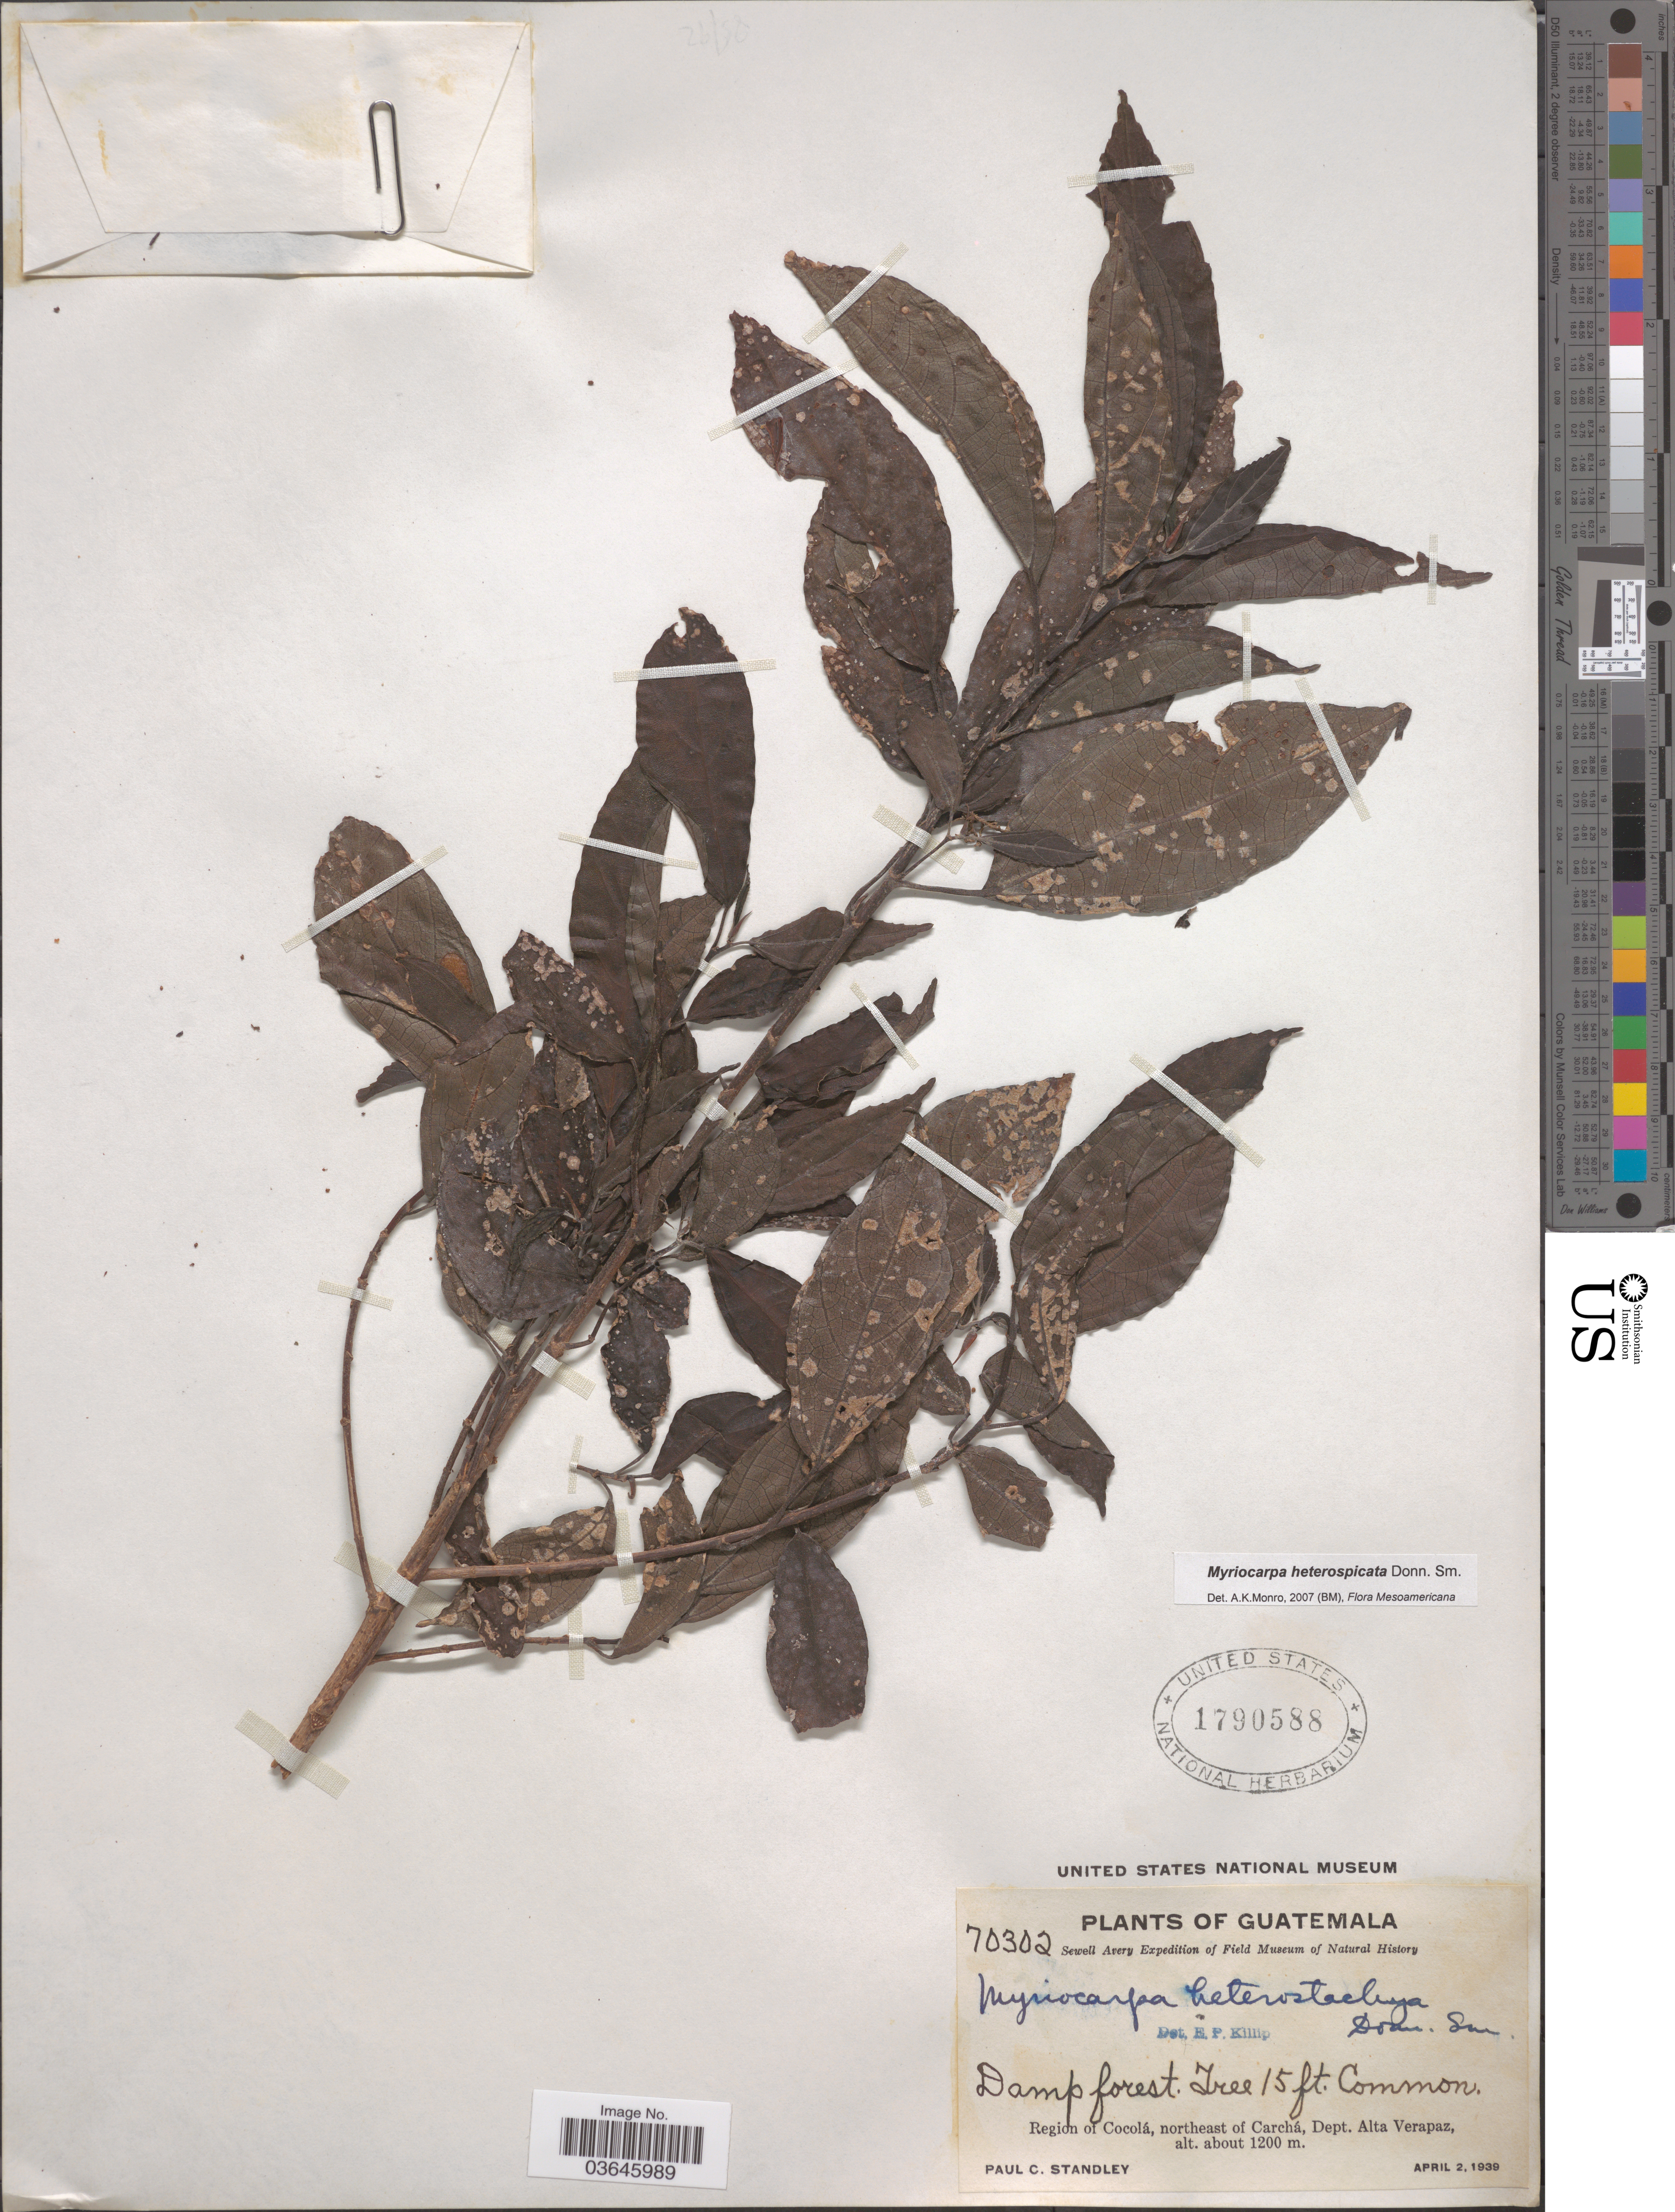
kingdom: Plantae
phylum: Tracheophyta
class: Magnoliopsida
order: Rosales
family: Urticaceae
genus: Myriocarpa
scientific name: Myriocarpa heterostachya Donn. Sm., nom. illeg.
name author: Donn. Sm.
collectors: P. C. Standley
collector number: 70302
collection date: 1939-04-02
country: Guatemala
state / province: Alta Verapaz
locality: Region of Cocolá, northeast of Carchá, Dept. Alta Verapaz.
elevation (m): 1200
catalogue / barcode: US 1790588